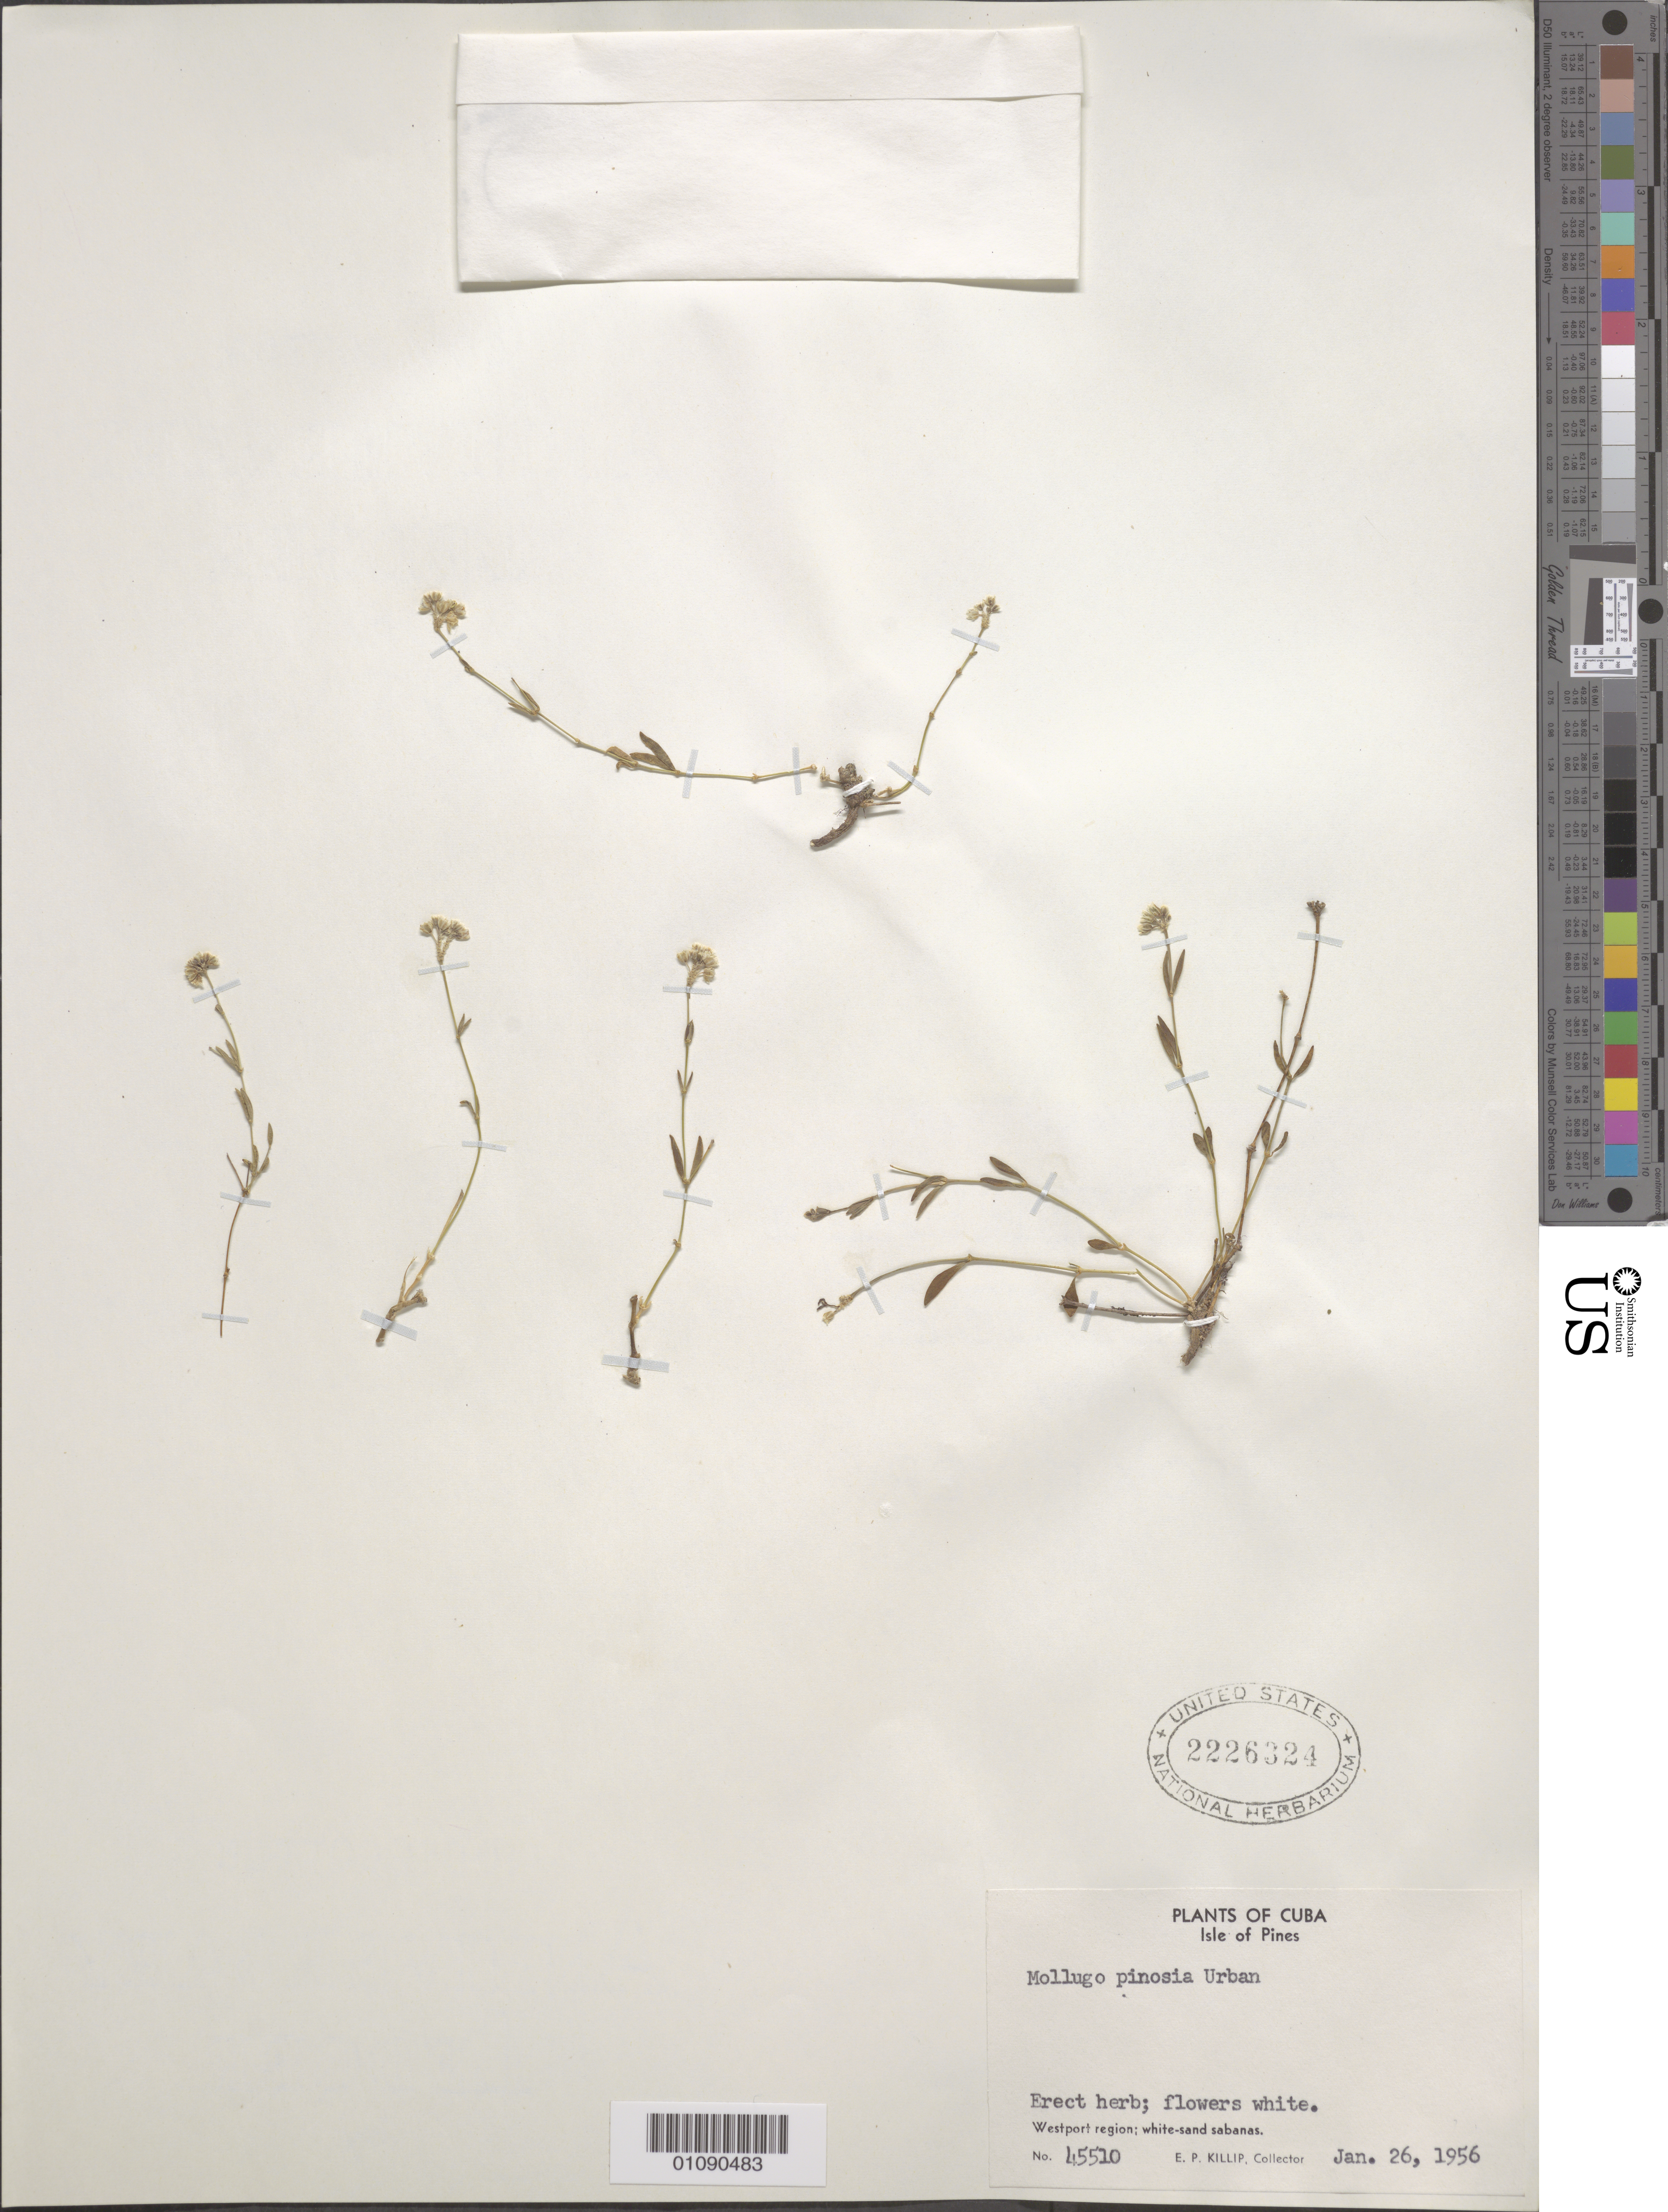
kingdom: Plantae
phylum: Tracheophyta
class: Magnoliopsida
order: Caryophyllales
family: Molluginaceae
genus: Mollugo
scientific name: Mollugo pinosia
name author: Urb.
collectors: E. P. Killip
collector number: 45510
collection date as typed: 26 Jan 1956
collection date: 1956-01-26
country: Cuba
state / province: Isla de La Juventud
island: Isla de la Juventud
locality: Isle of Pines, Westport region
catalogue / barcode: US 2226324